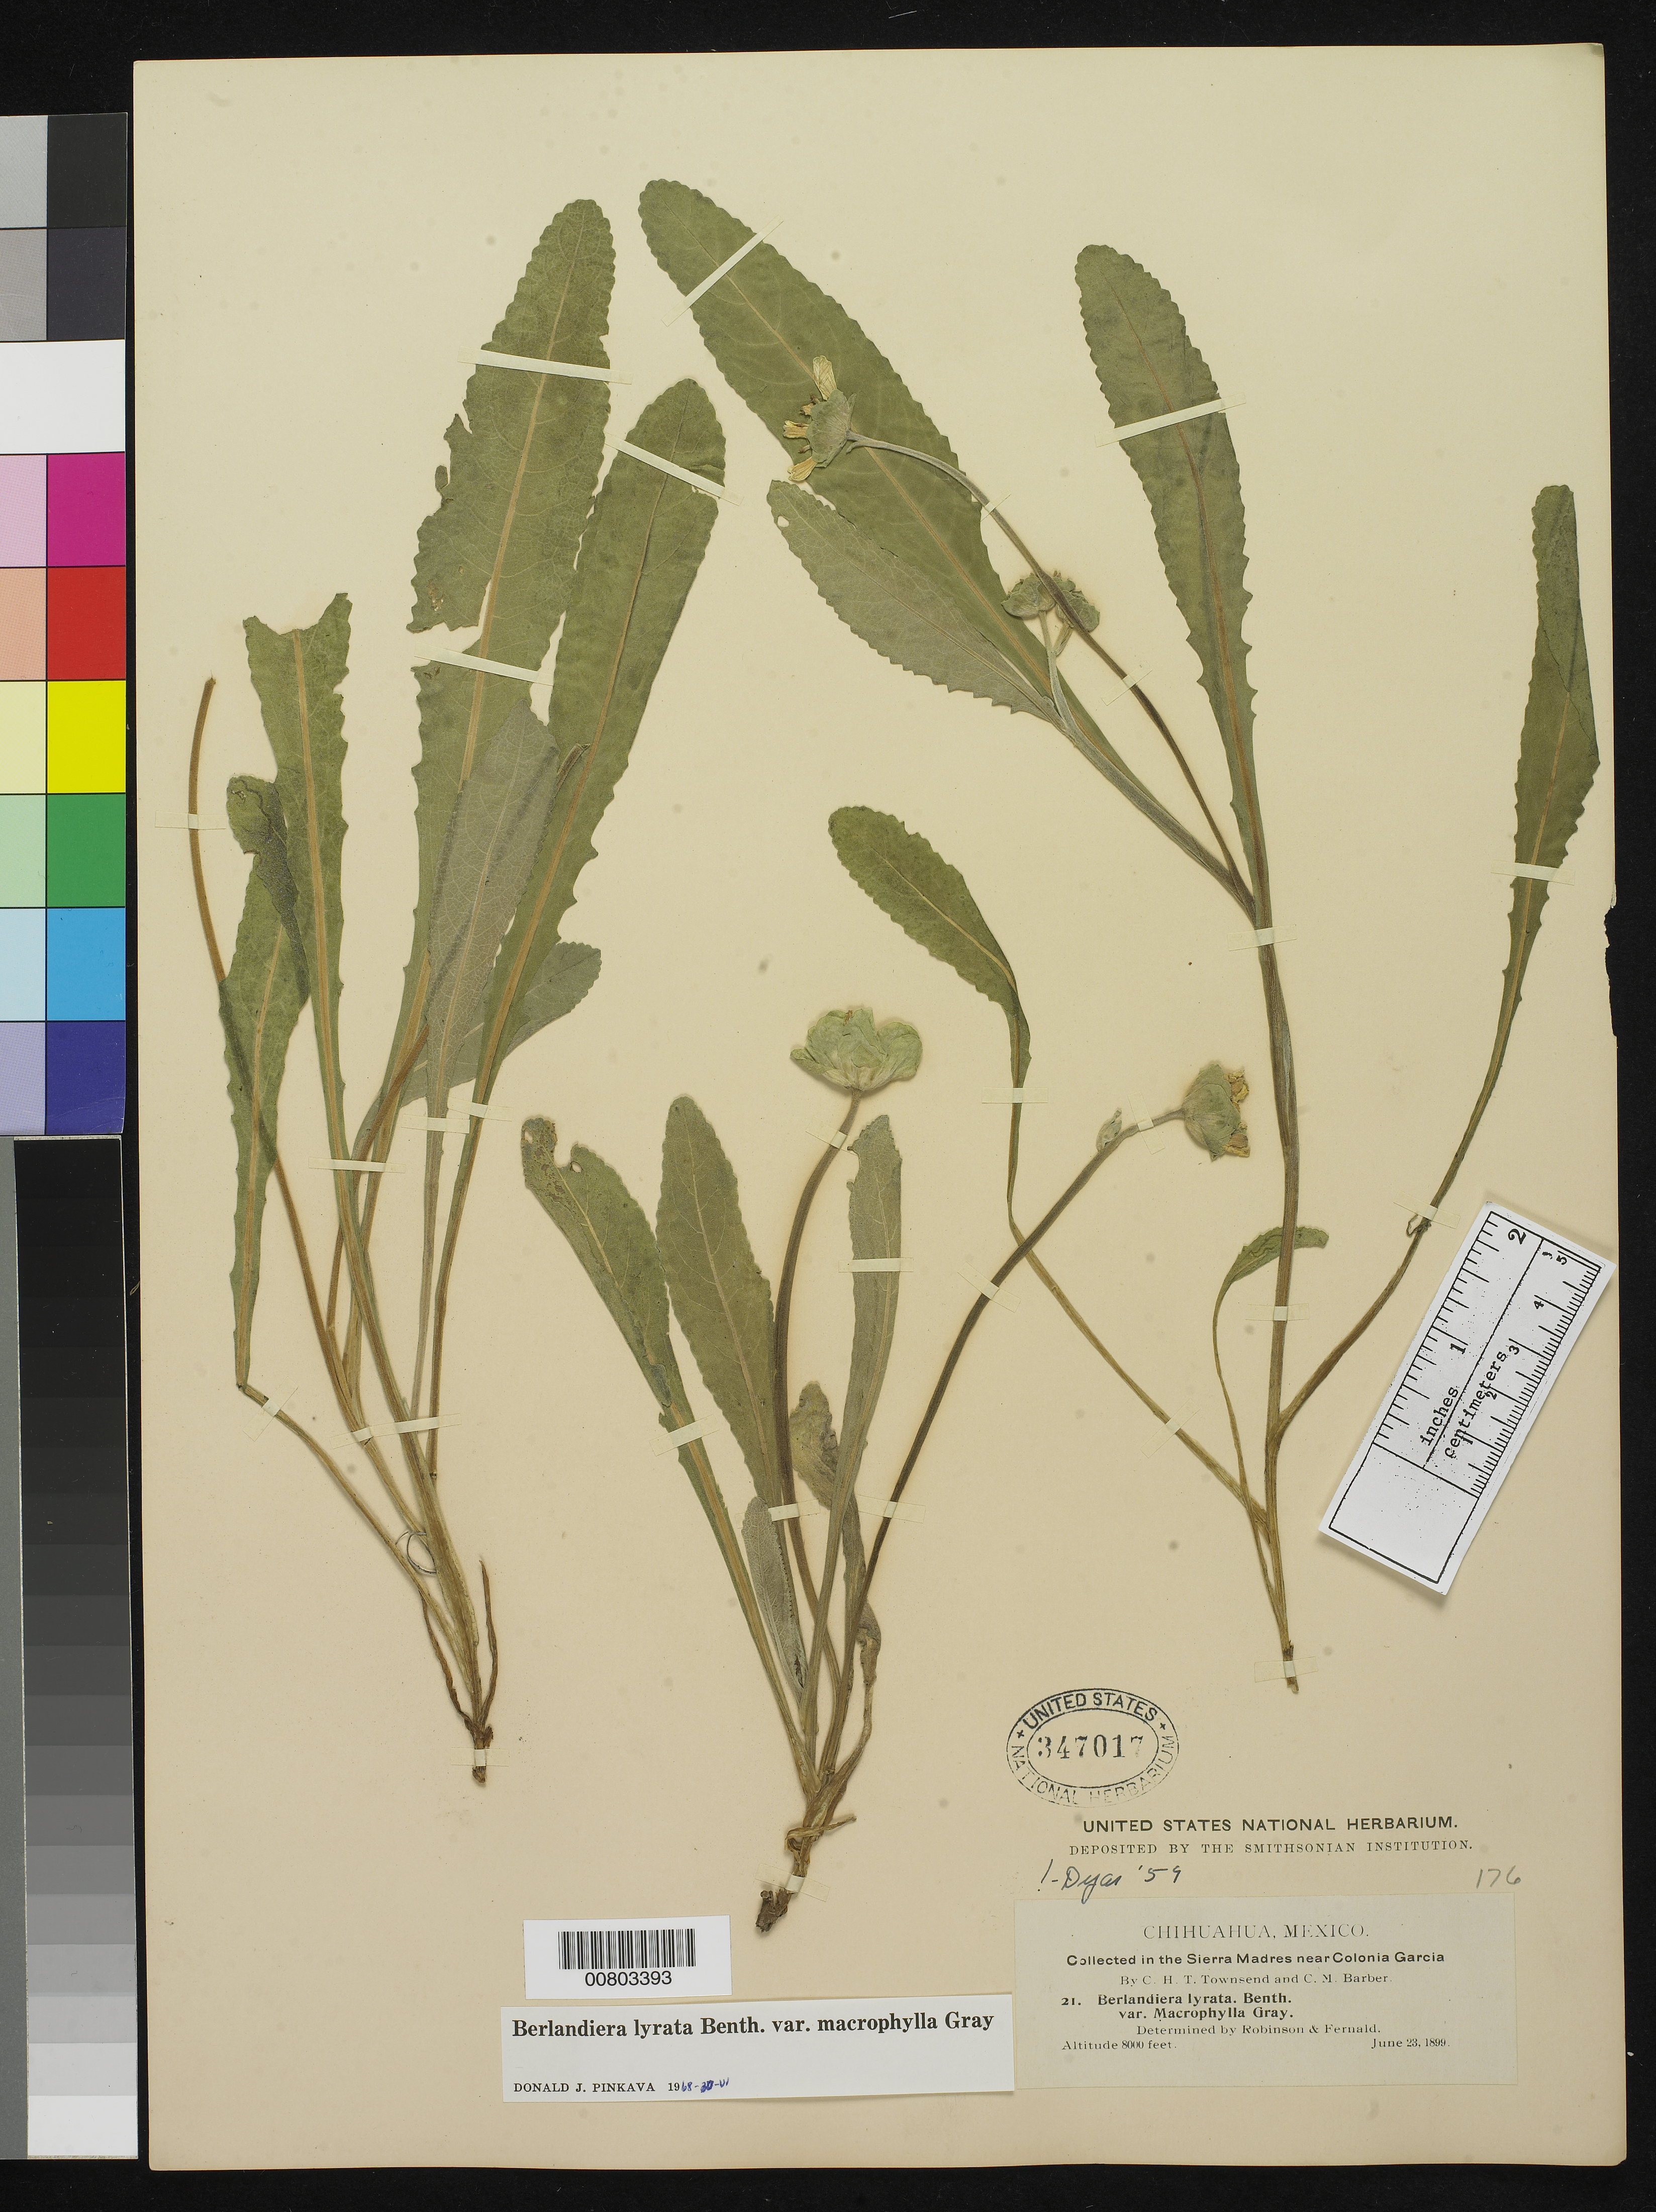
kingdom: Plantae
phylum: Tracheophyta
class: Magnoliopsida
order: Asterales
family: Asteraceae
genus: Berlandiera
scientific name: Berlandiera lyrata var. macrophylla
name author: A. Gray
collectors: C. H. T. Townsend & C. Barber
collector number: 21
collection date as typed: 23 Jun 1899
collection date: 1899-06-23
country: Mexico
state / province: Chihuahua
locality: Sierra Madre near Colonia García, Chihuahua.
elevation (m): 2438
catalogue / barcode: US 347017